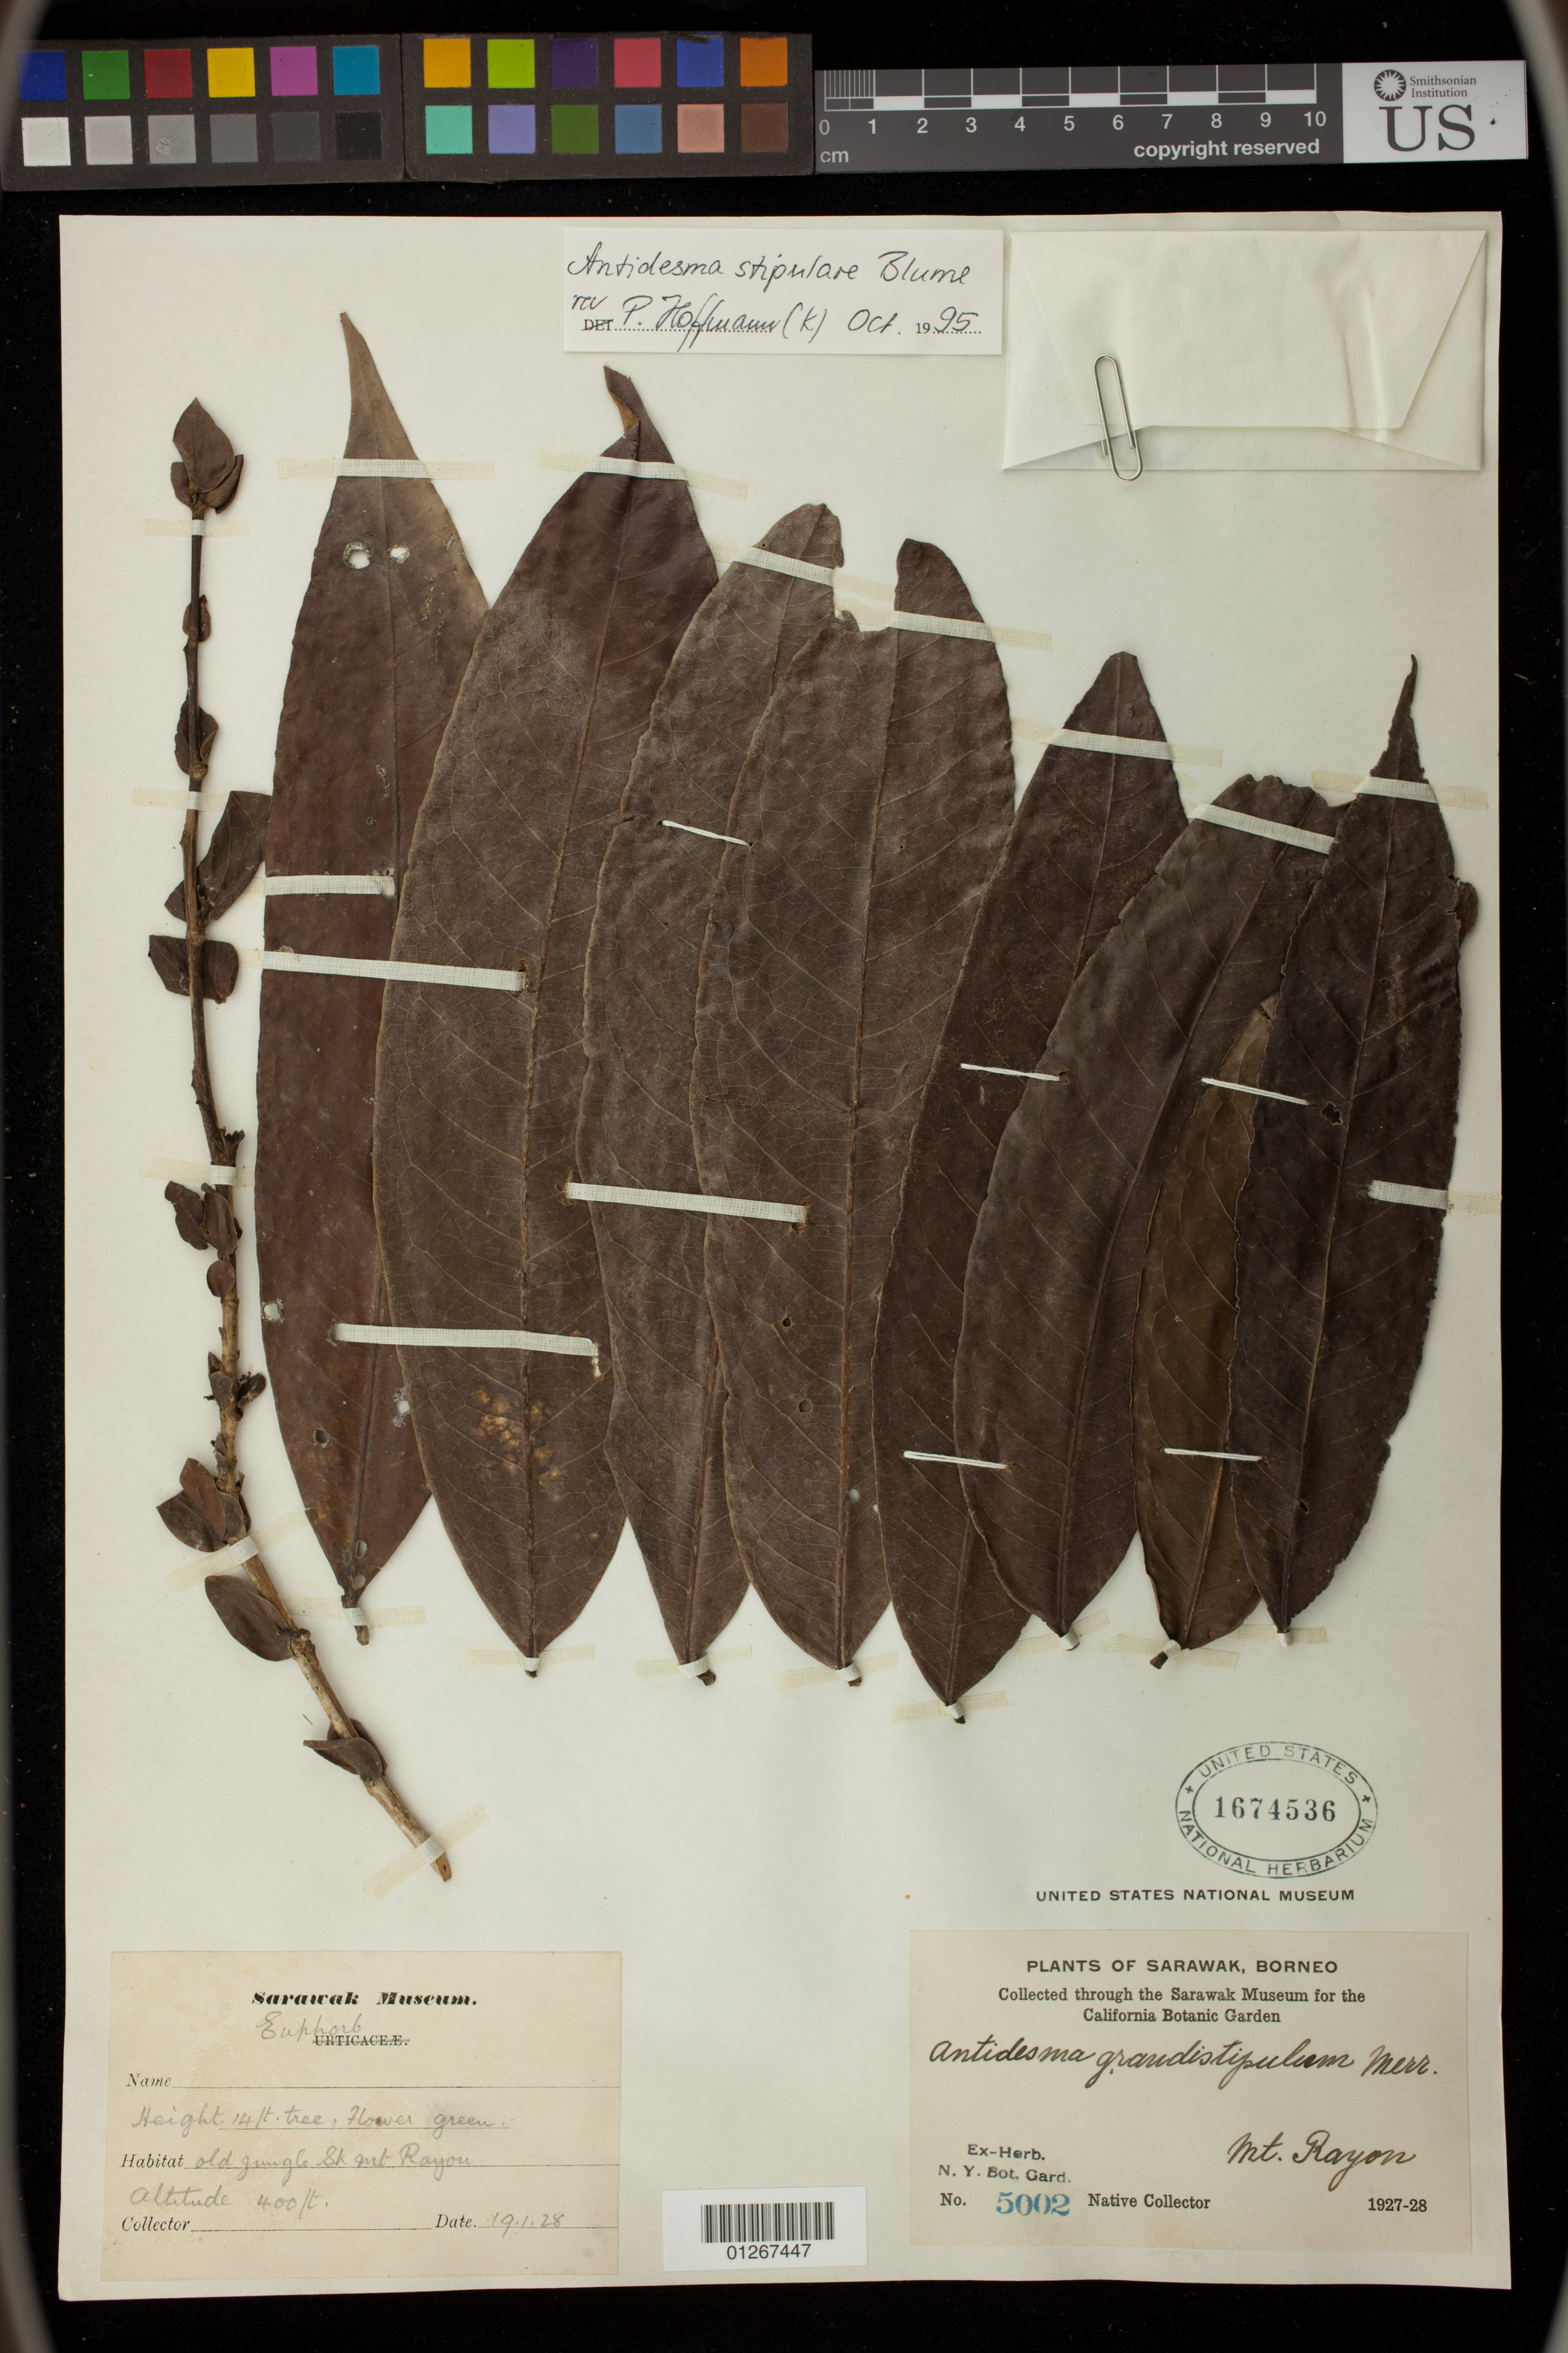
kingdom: Plantae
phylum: Tracheophyta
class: Magnoliopsida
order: Malpighiales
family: Phyllanthaceae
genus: Antidesma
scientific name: Antidesma stipulare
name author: Blume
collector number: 5002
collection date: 1927/1928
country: Malaysia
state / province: Sarawak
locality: Mt. Rayon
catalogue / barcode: US 1674536